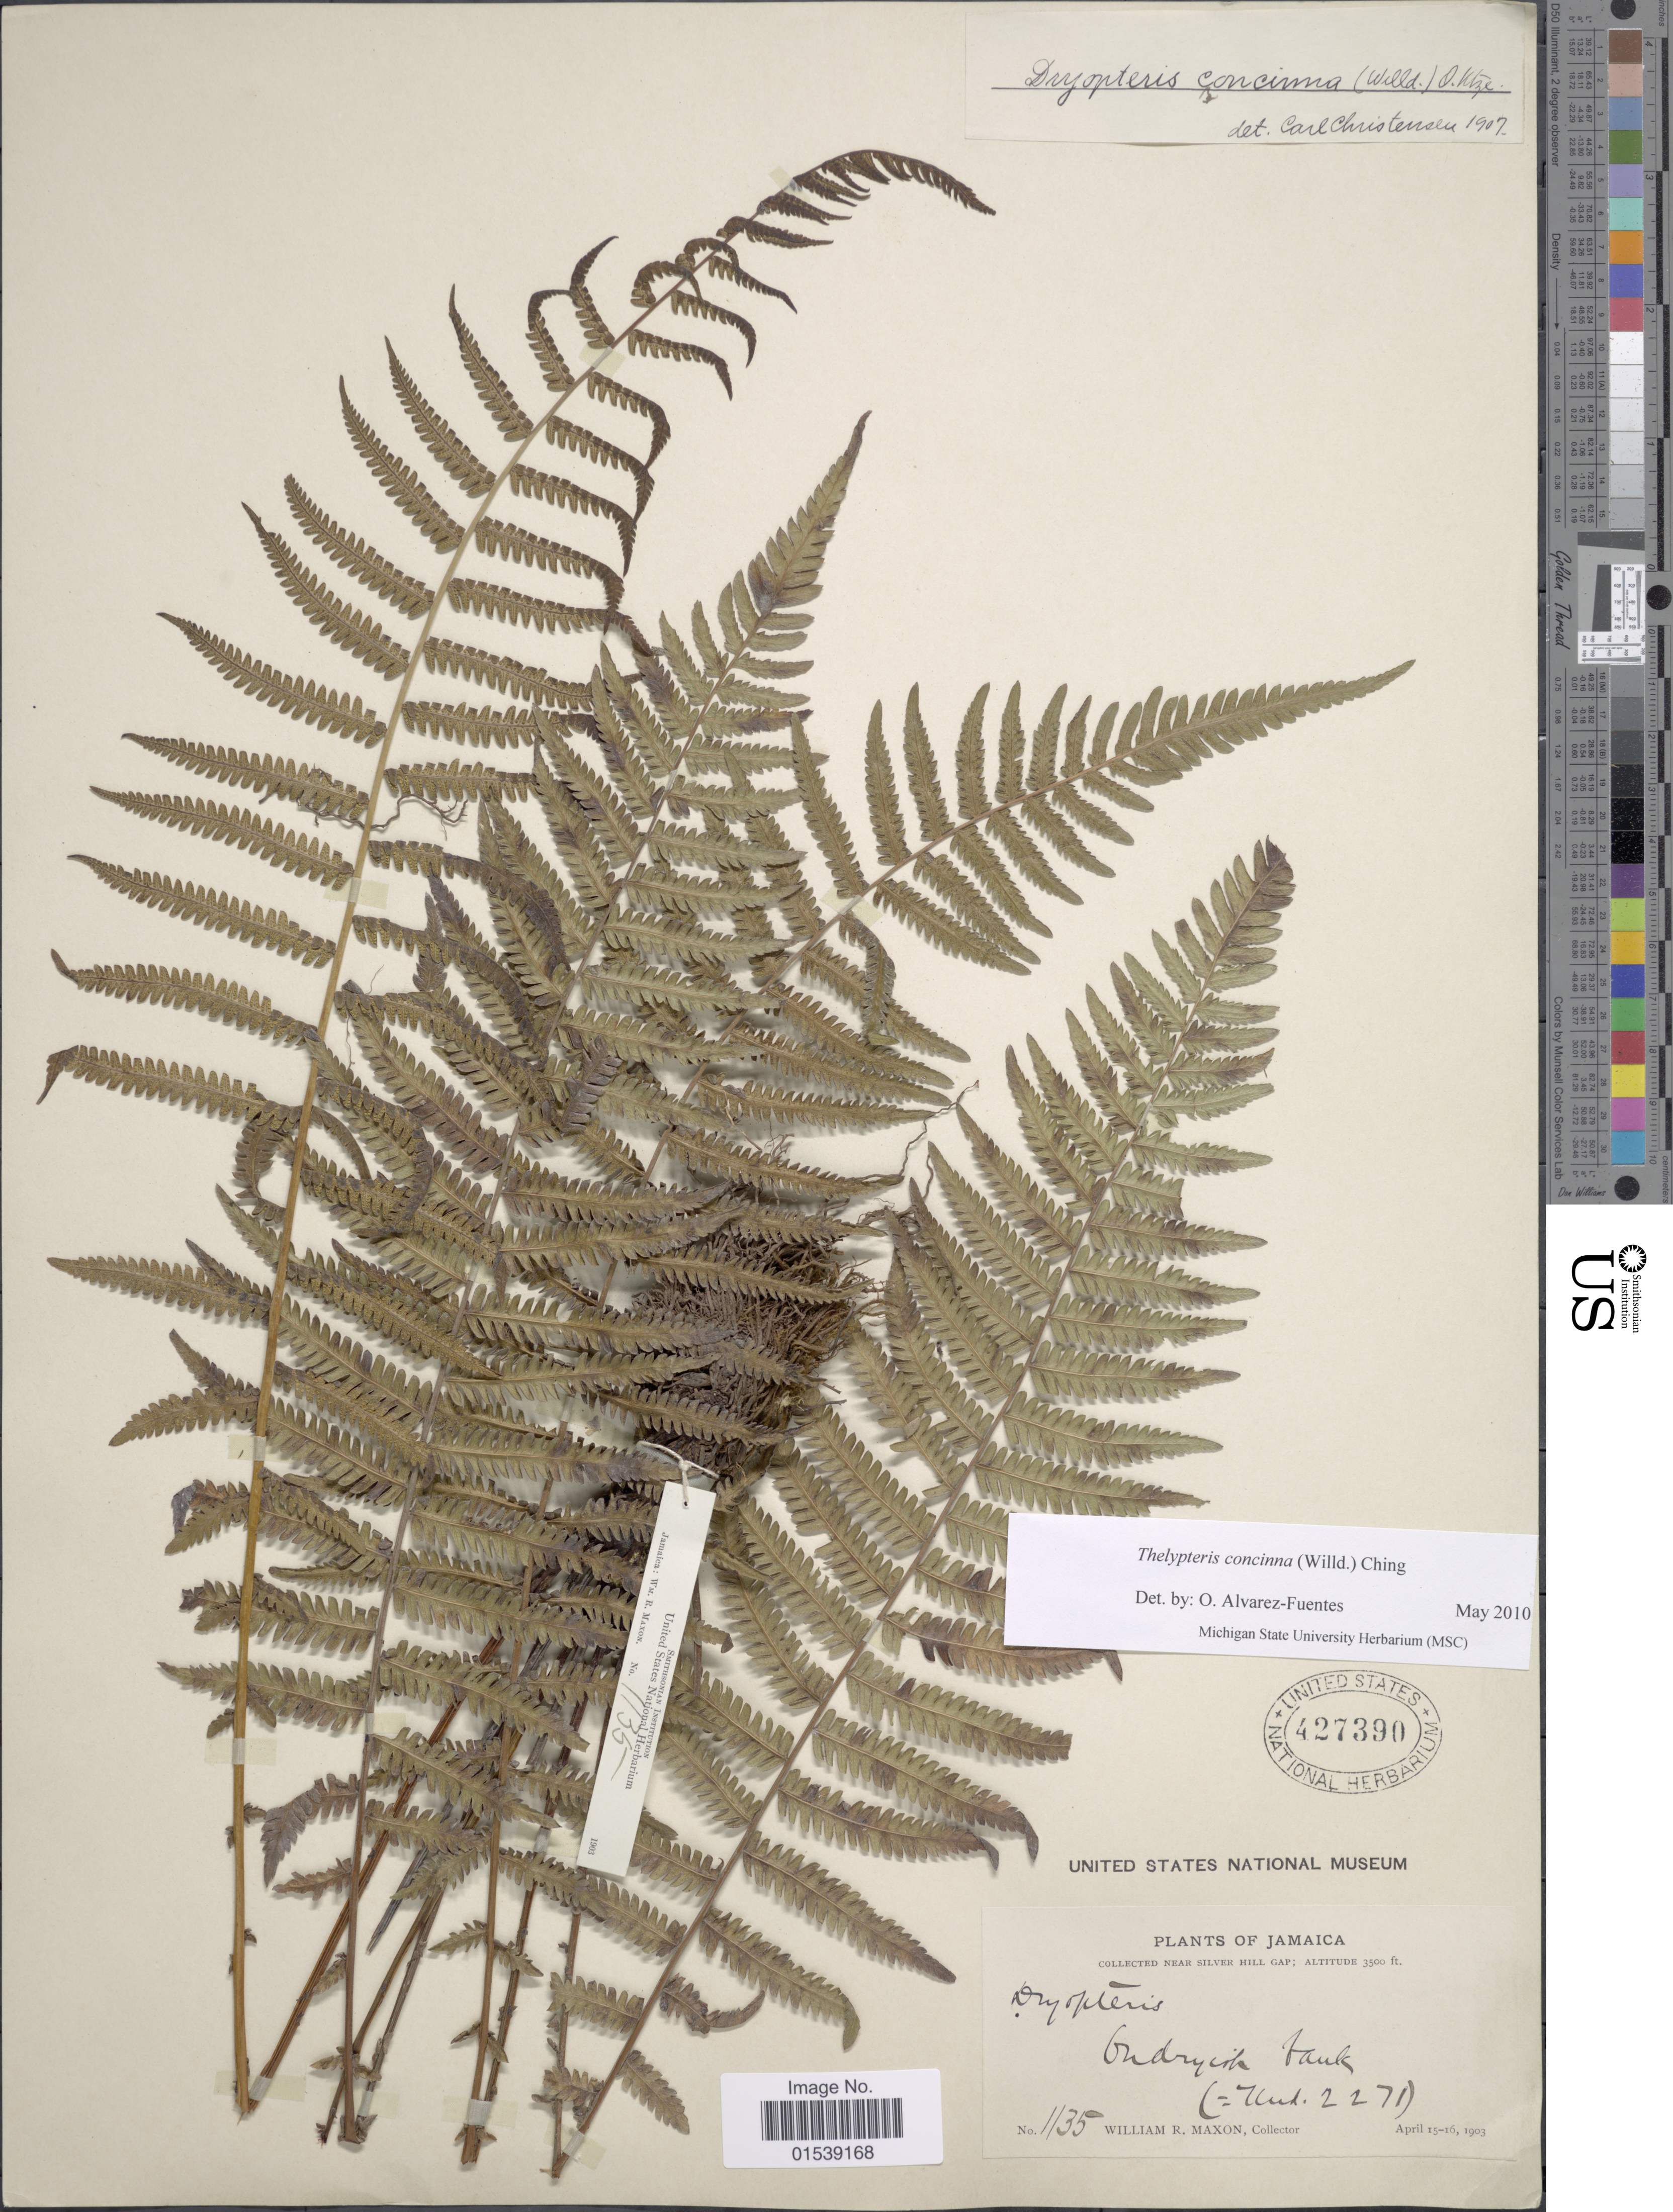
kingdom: Plantae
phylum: Tracheophyta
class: Polypodiopsida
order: Polypodiales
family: Thelypteridaceae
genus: Amauropelta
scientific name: Amauropelta concinna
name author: (Willd.) Pic. Serm.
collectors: W. R. Maxon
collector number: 1135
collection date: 1903-04-15/1903-04-16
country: Jamaica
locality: Near Silver Hill Gap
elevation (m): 1067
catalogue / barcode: US 427390